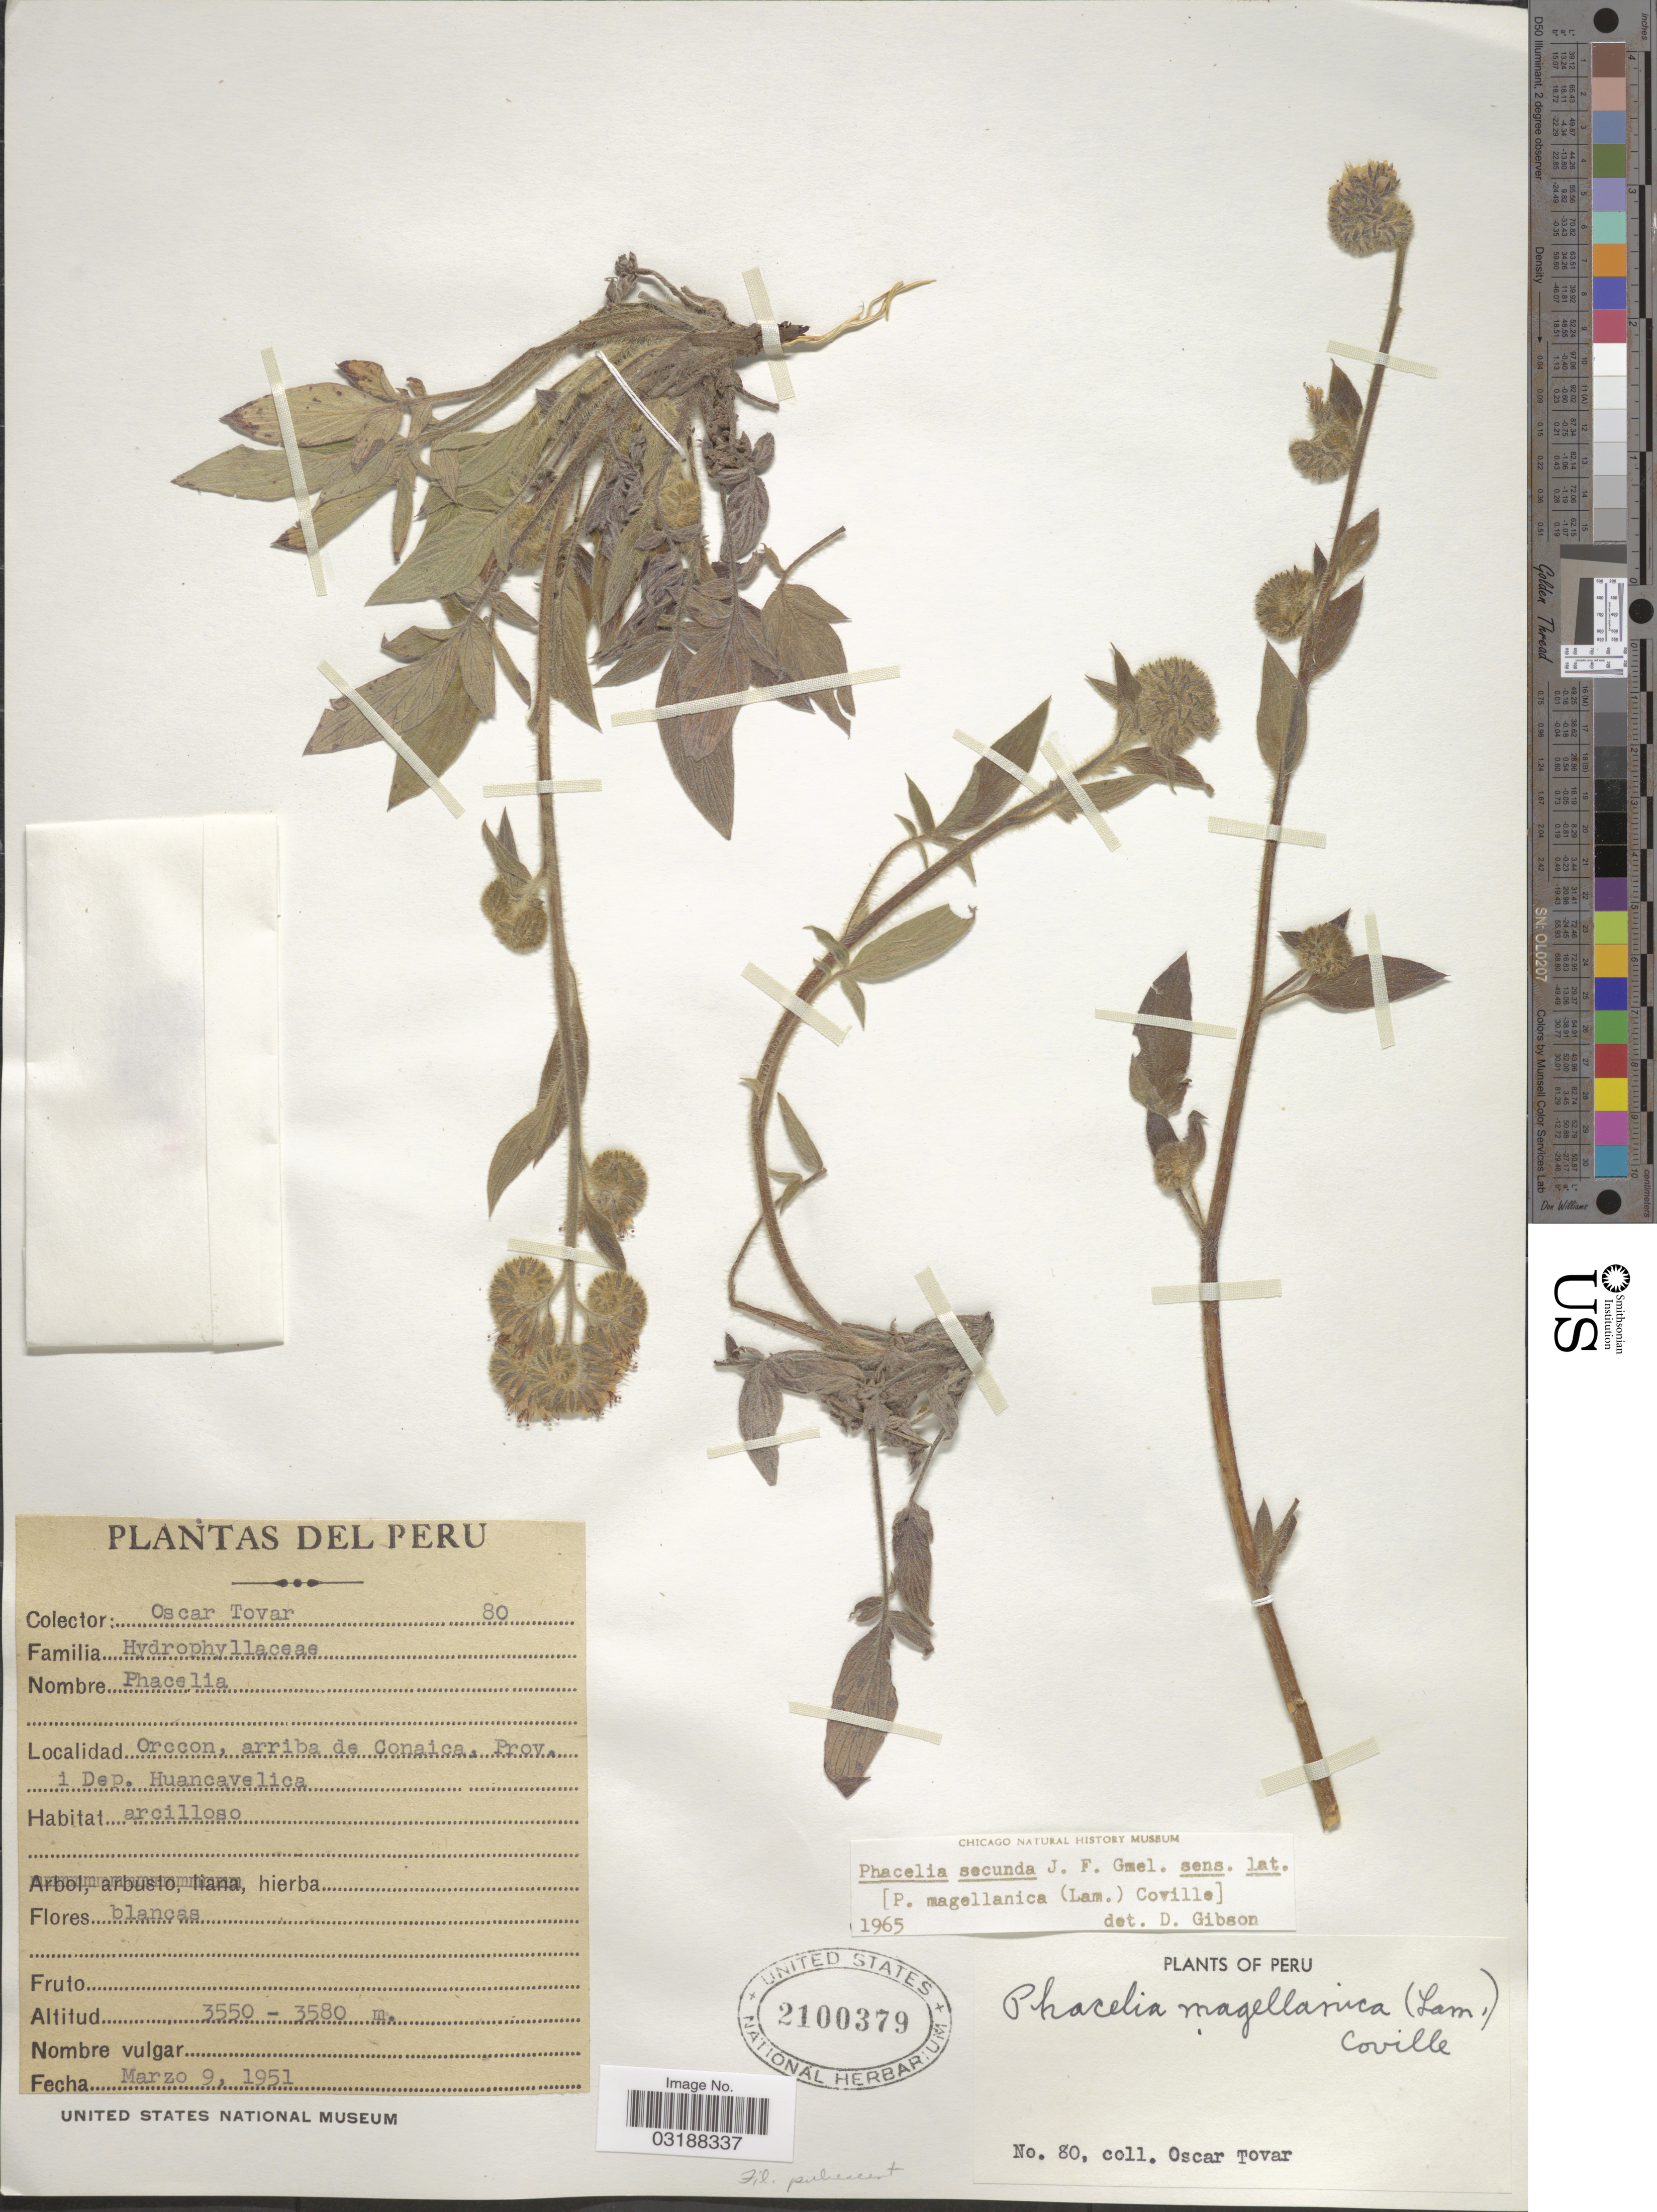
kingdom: Plantae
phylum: Tracheophyta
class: Magnoliopsida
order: Boraginales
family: Hydrophyllaceae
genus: Phacelia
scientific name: Phacelia secunda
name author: J.F. Gmel.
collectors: R. A. Ferreyra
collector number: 80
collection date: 1951-03-09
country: Peru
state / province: Huancavelica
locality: Orccon, arriba de Conaica, Prov. i Dep. Huancavelica.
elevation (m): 3550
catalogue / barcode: US 2100379